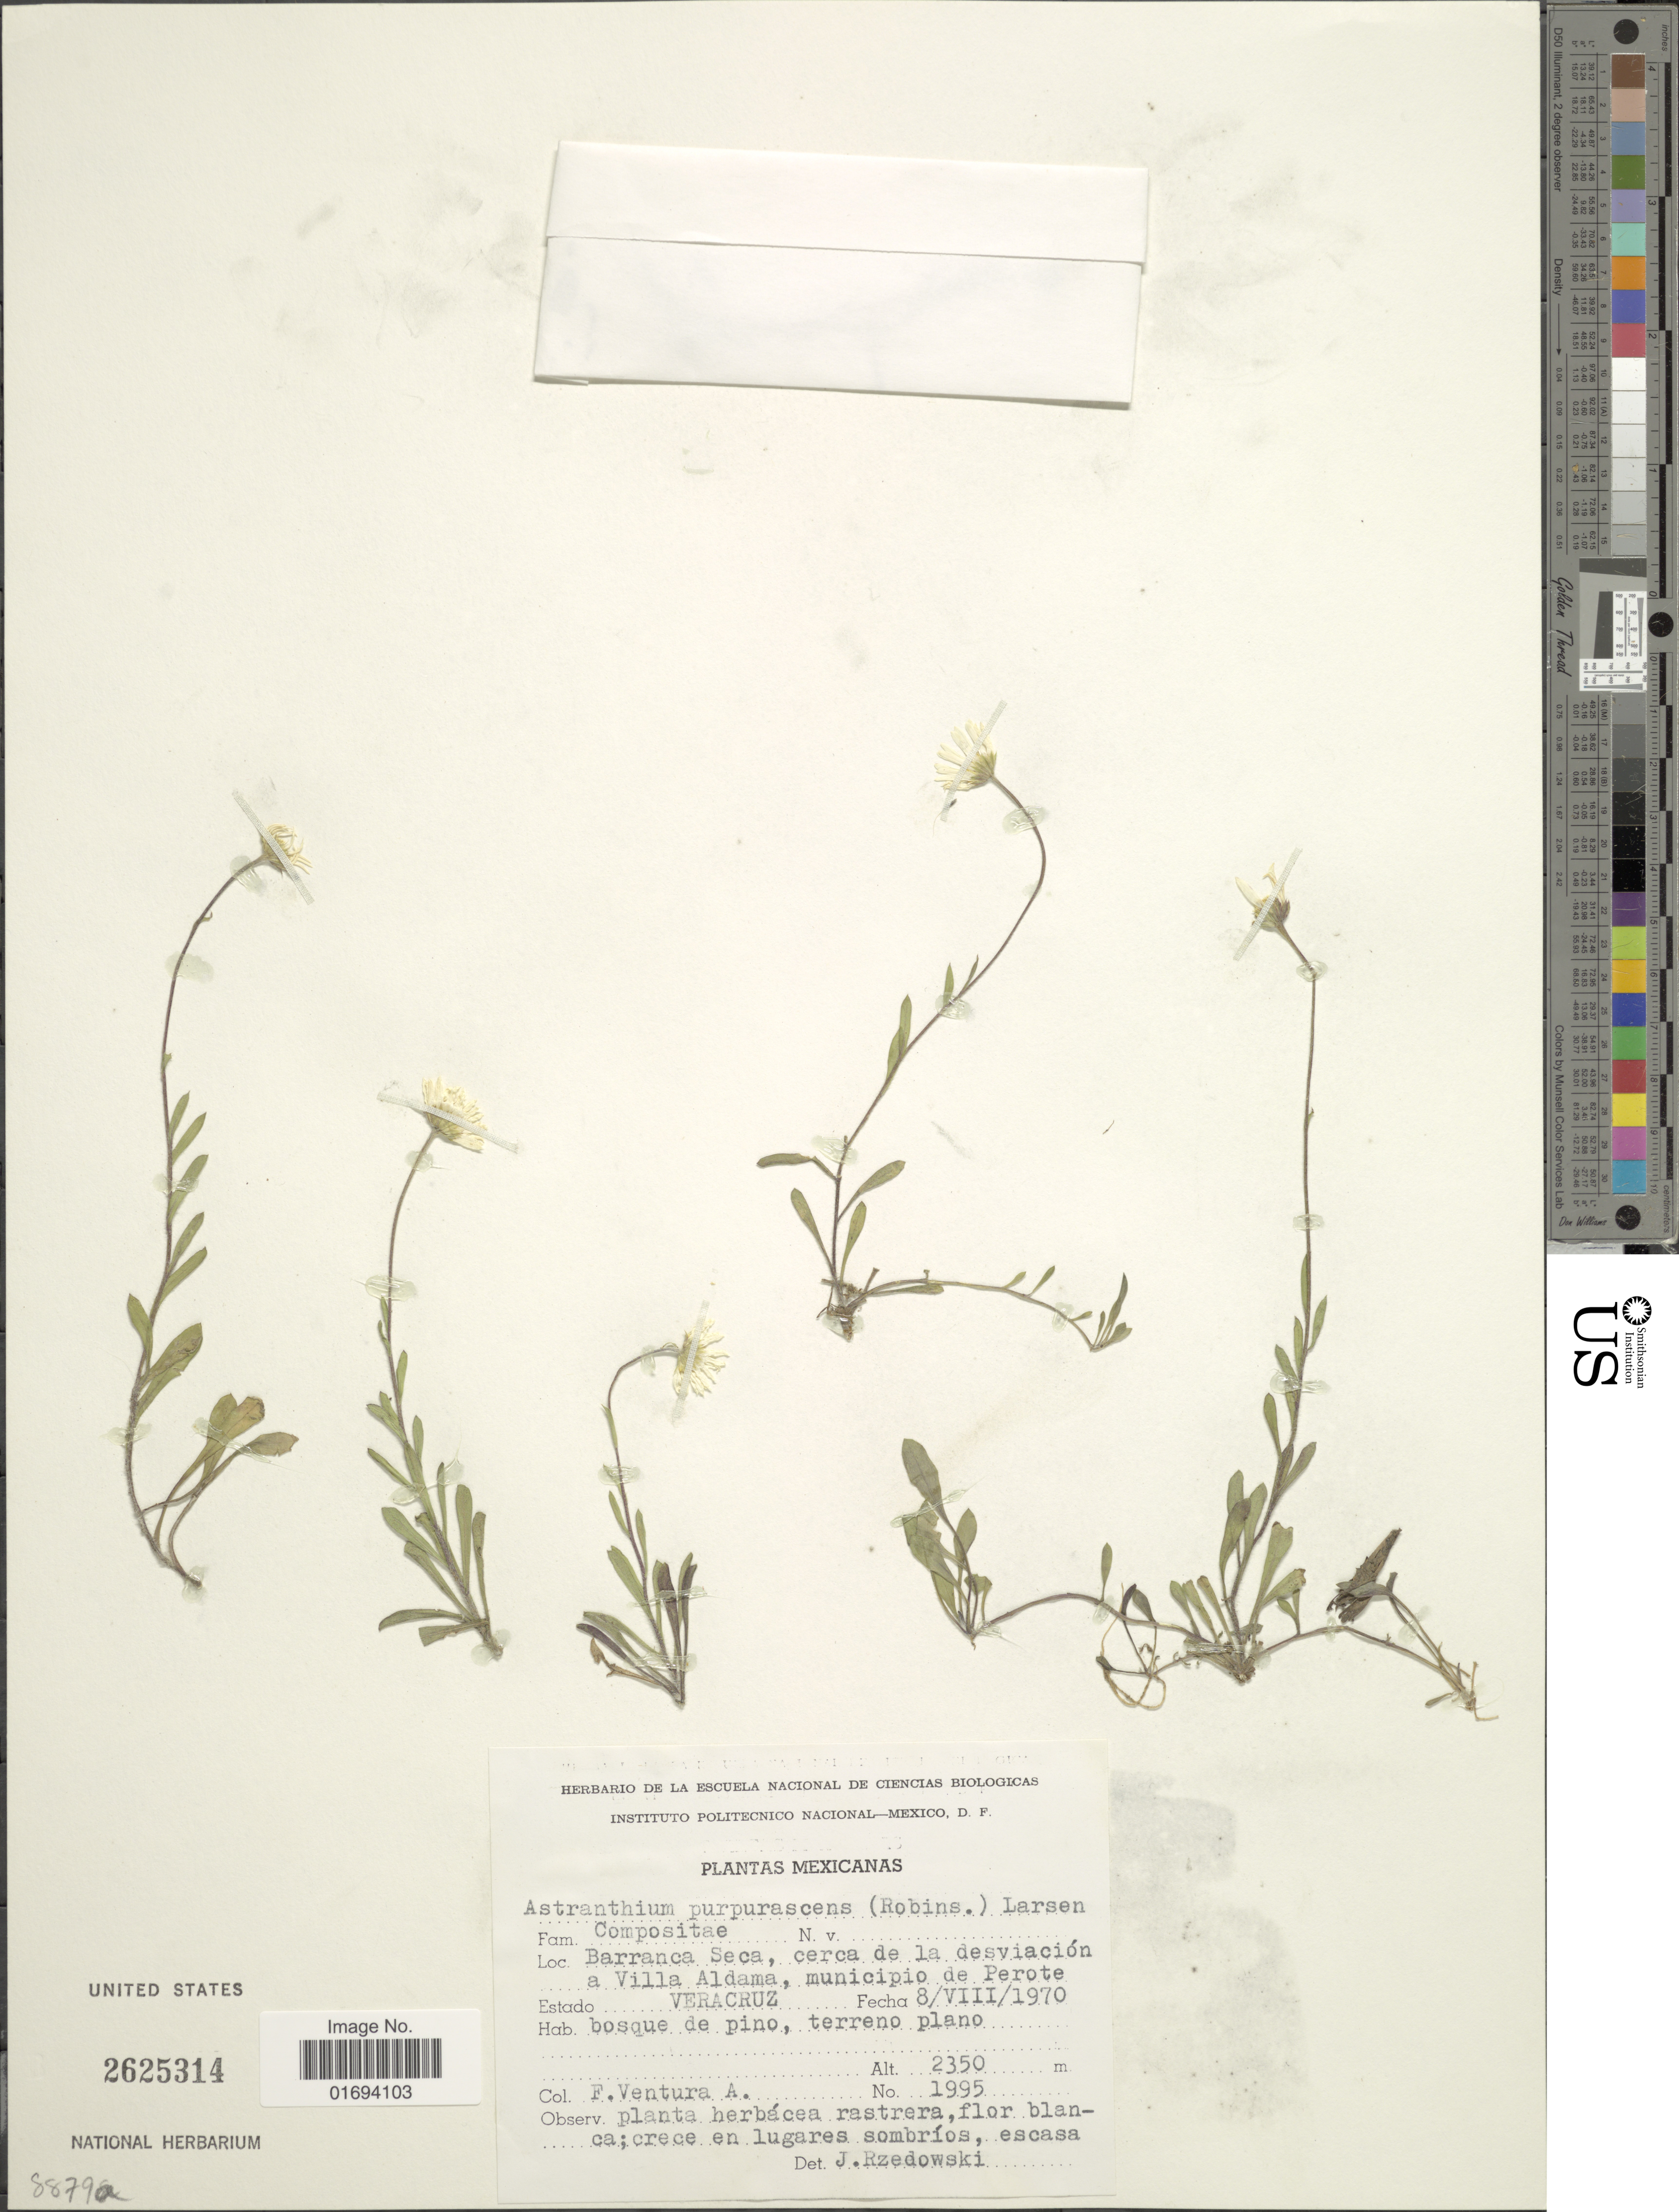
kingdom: Plantae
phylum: Tracheophyta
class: Magnoliopsida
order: Asterales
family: Asteraceae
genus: Astranthium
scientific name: Astranthium xanthocomoides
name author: (Less.) Larsen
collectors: F. Ventura A.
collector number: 1995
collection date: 1970-08-08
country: Mexico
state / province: Veracruz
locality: Barranca Seca, cerca de la desviacion a Villa Aldama, municipio de Perote. Estado Veracruz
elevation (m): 2350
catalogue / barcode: US 2625314